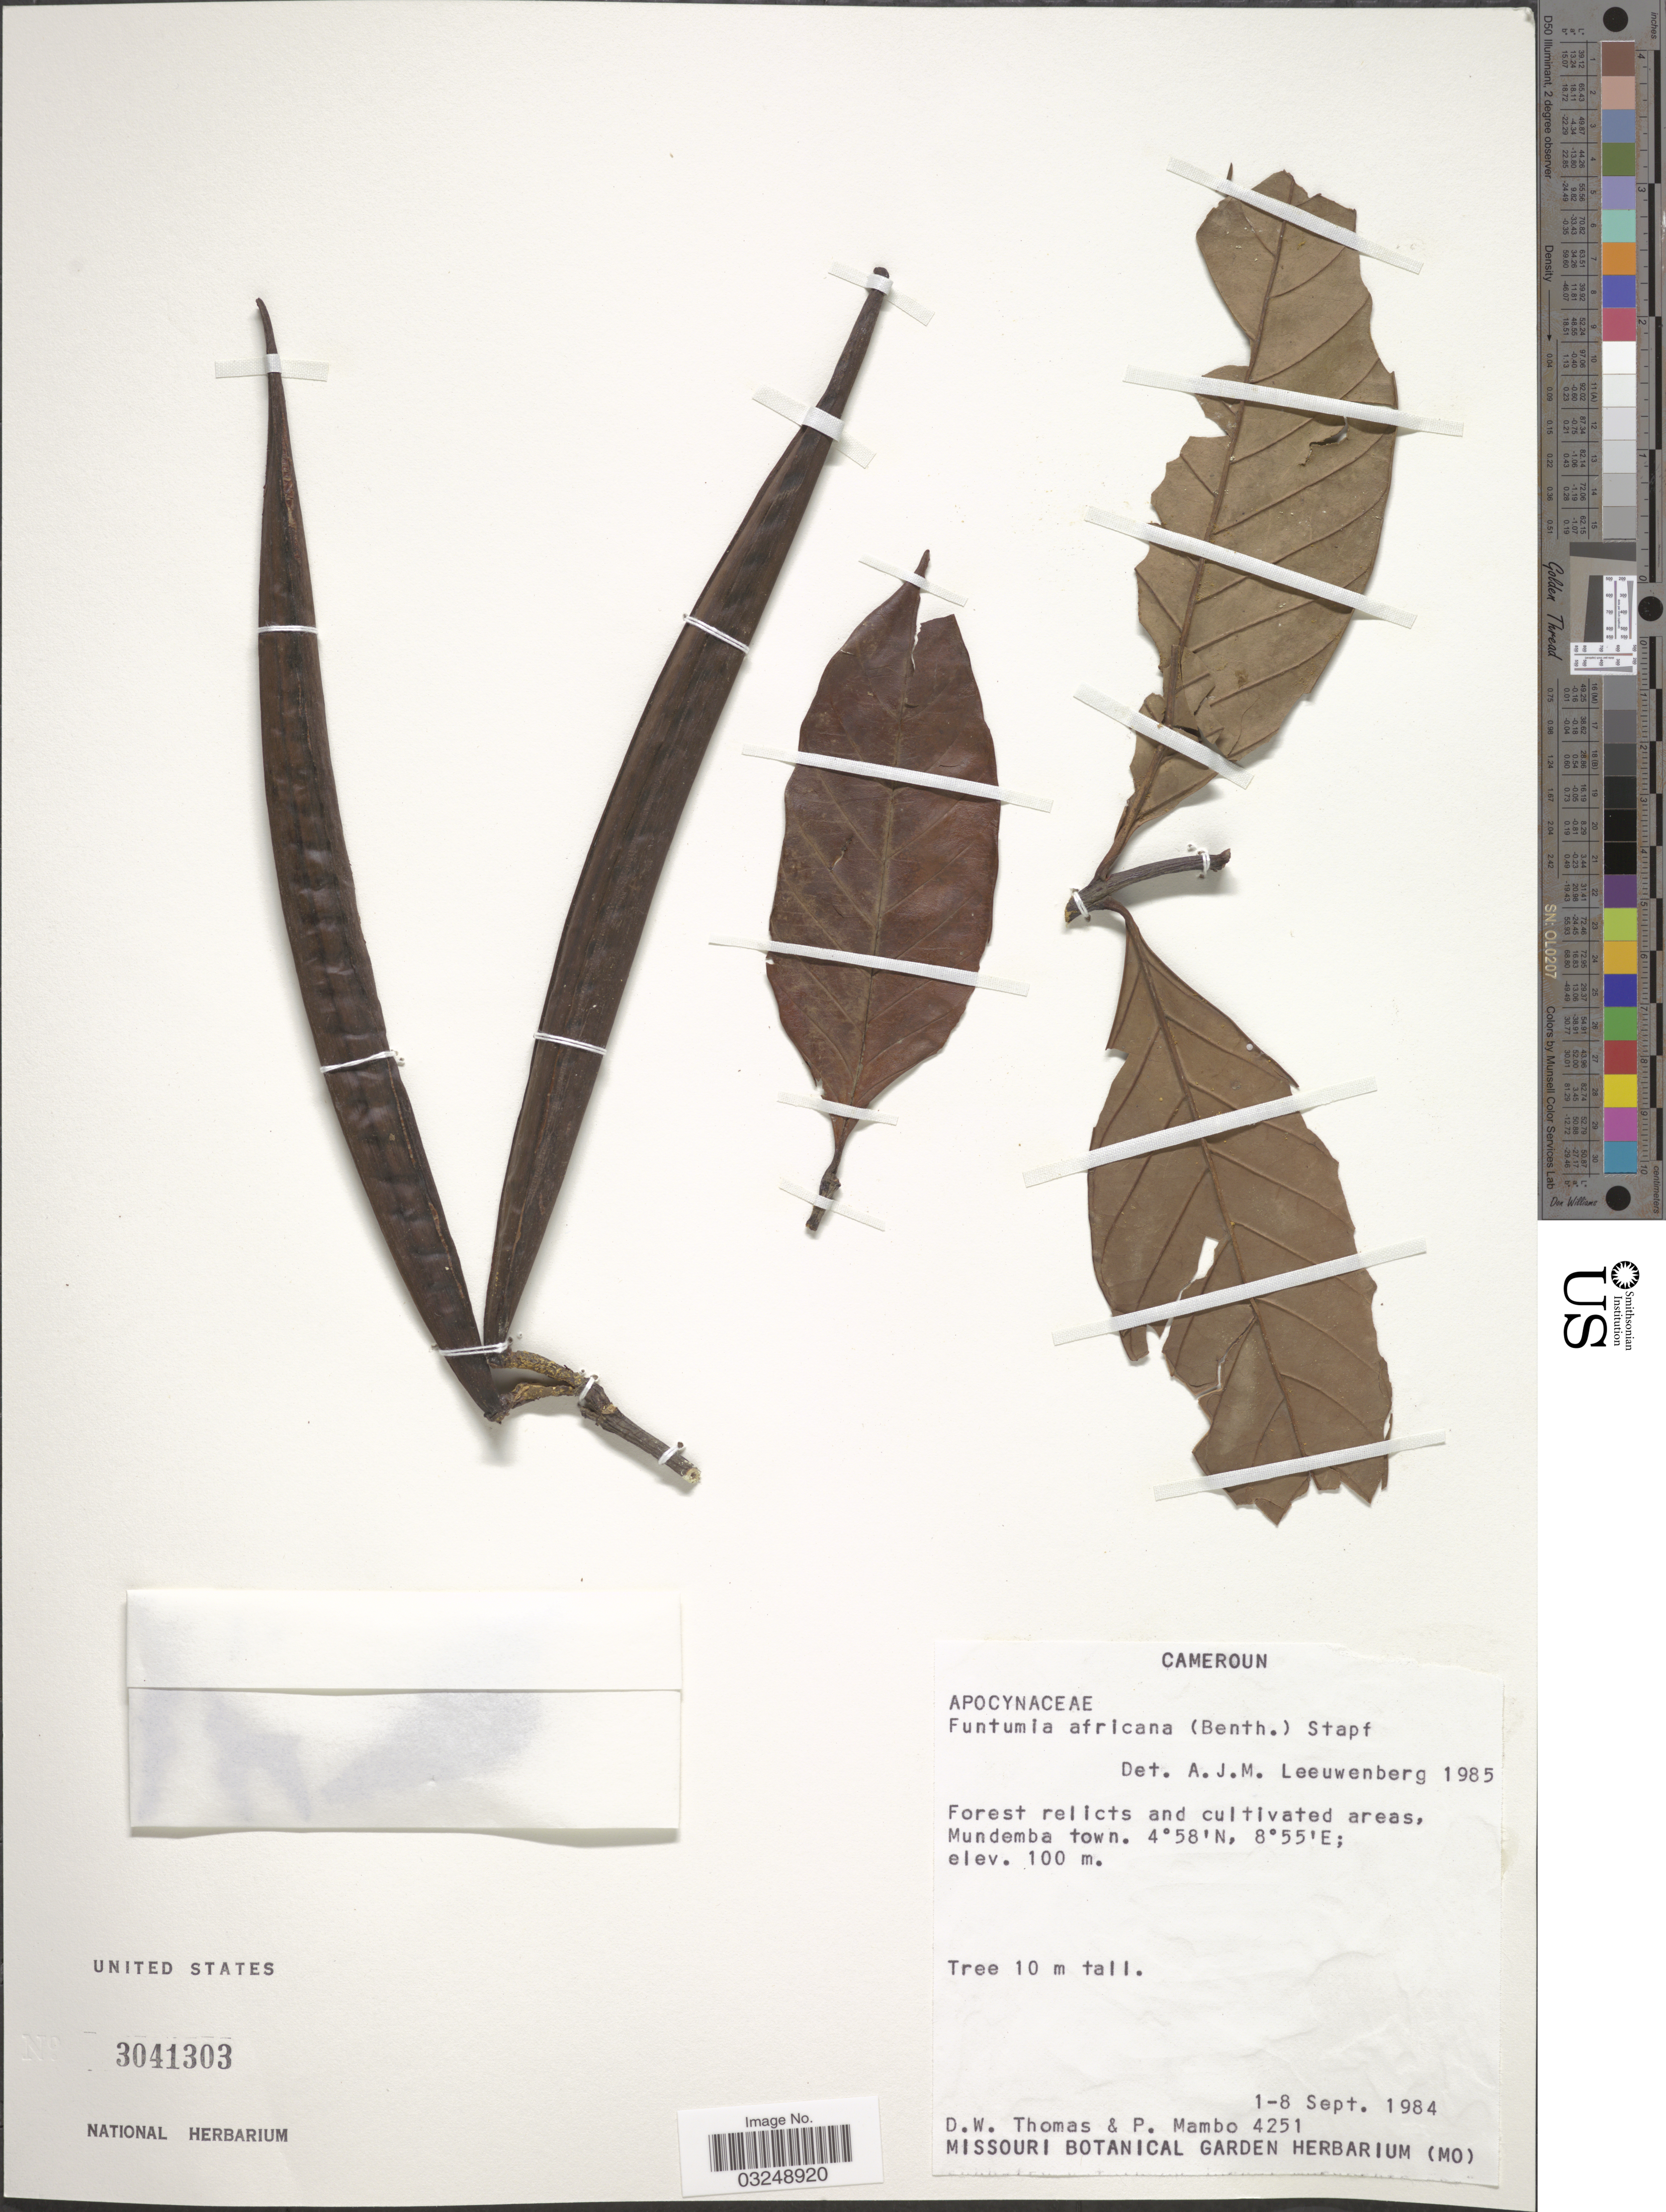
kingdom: Plantae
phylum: Tracheophyta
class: Magnoliopsida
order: Gentianales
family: Apocynaceae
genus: Funtumia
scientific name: Funtumia africana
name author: (Benth.) Stapf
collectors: D. W. Thomas & P. Mambo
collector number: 4251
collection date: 1984-09-01/1984-09-08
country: Cameroon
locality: Cameroun. Forest relicts and cultivated areas, Mundemba town.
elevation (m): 100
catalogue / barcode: US 3041303